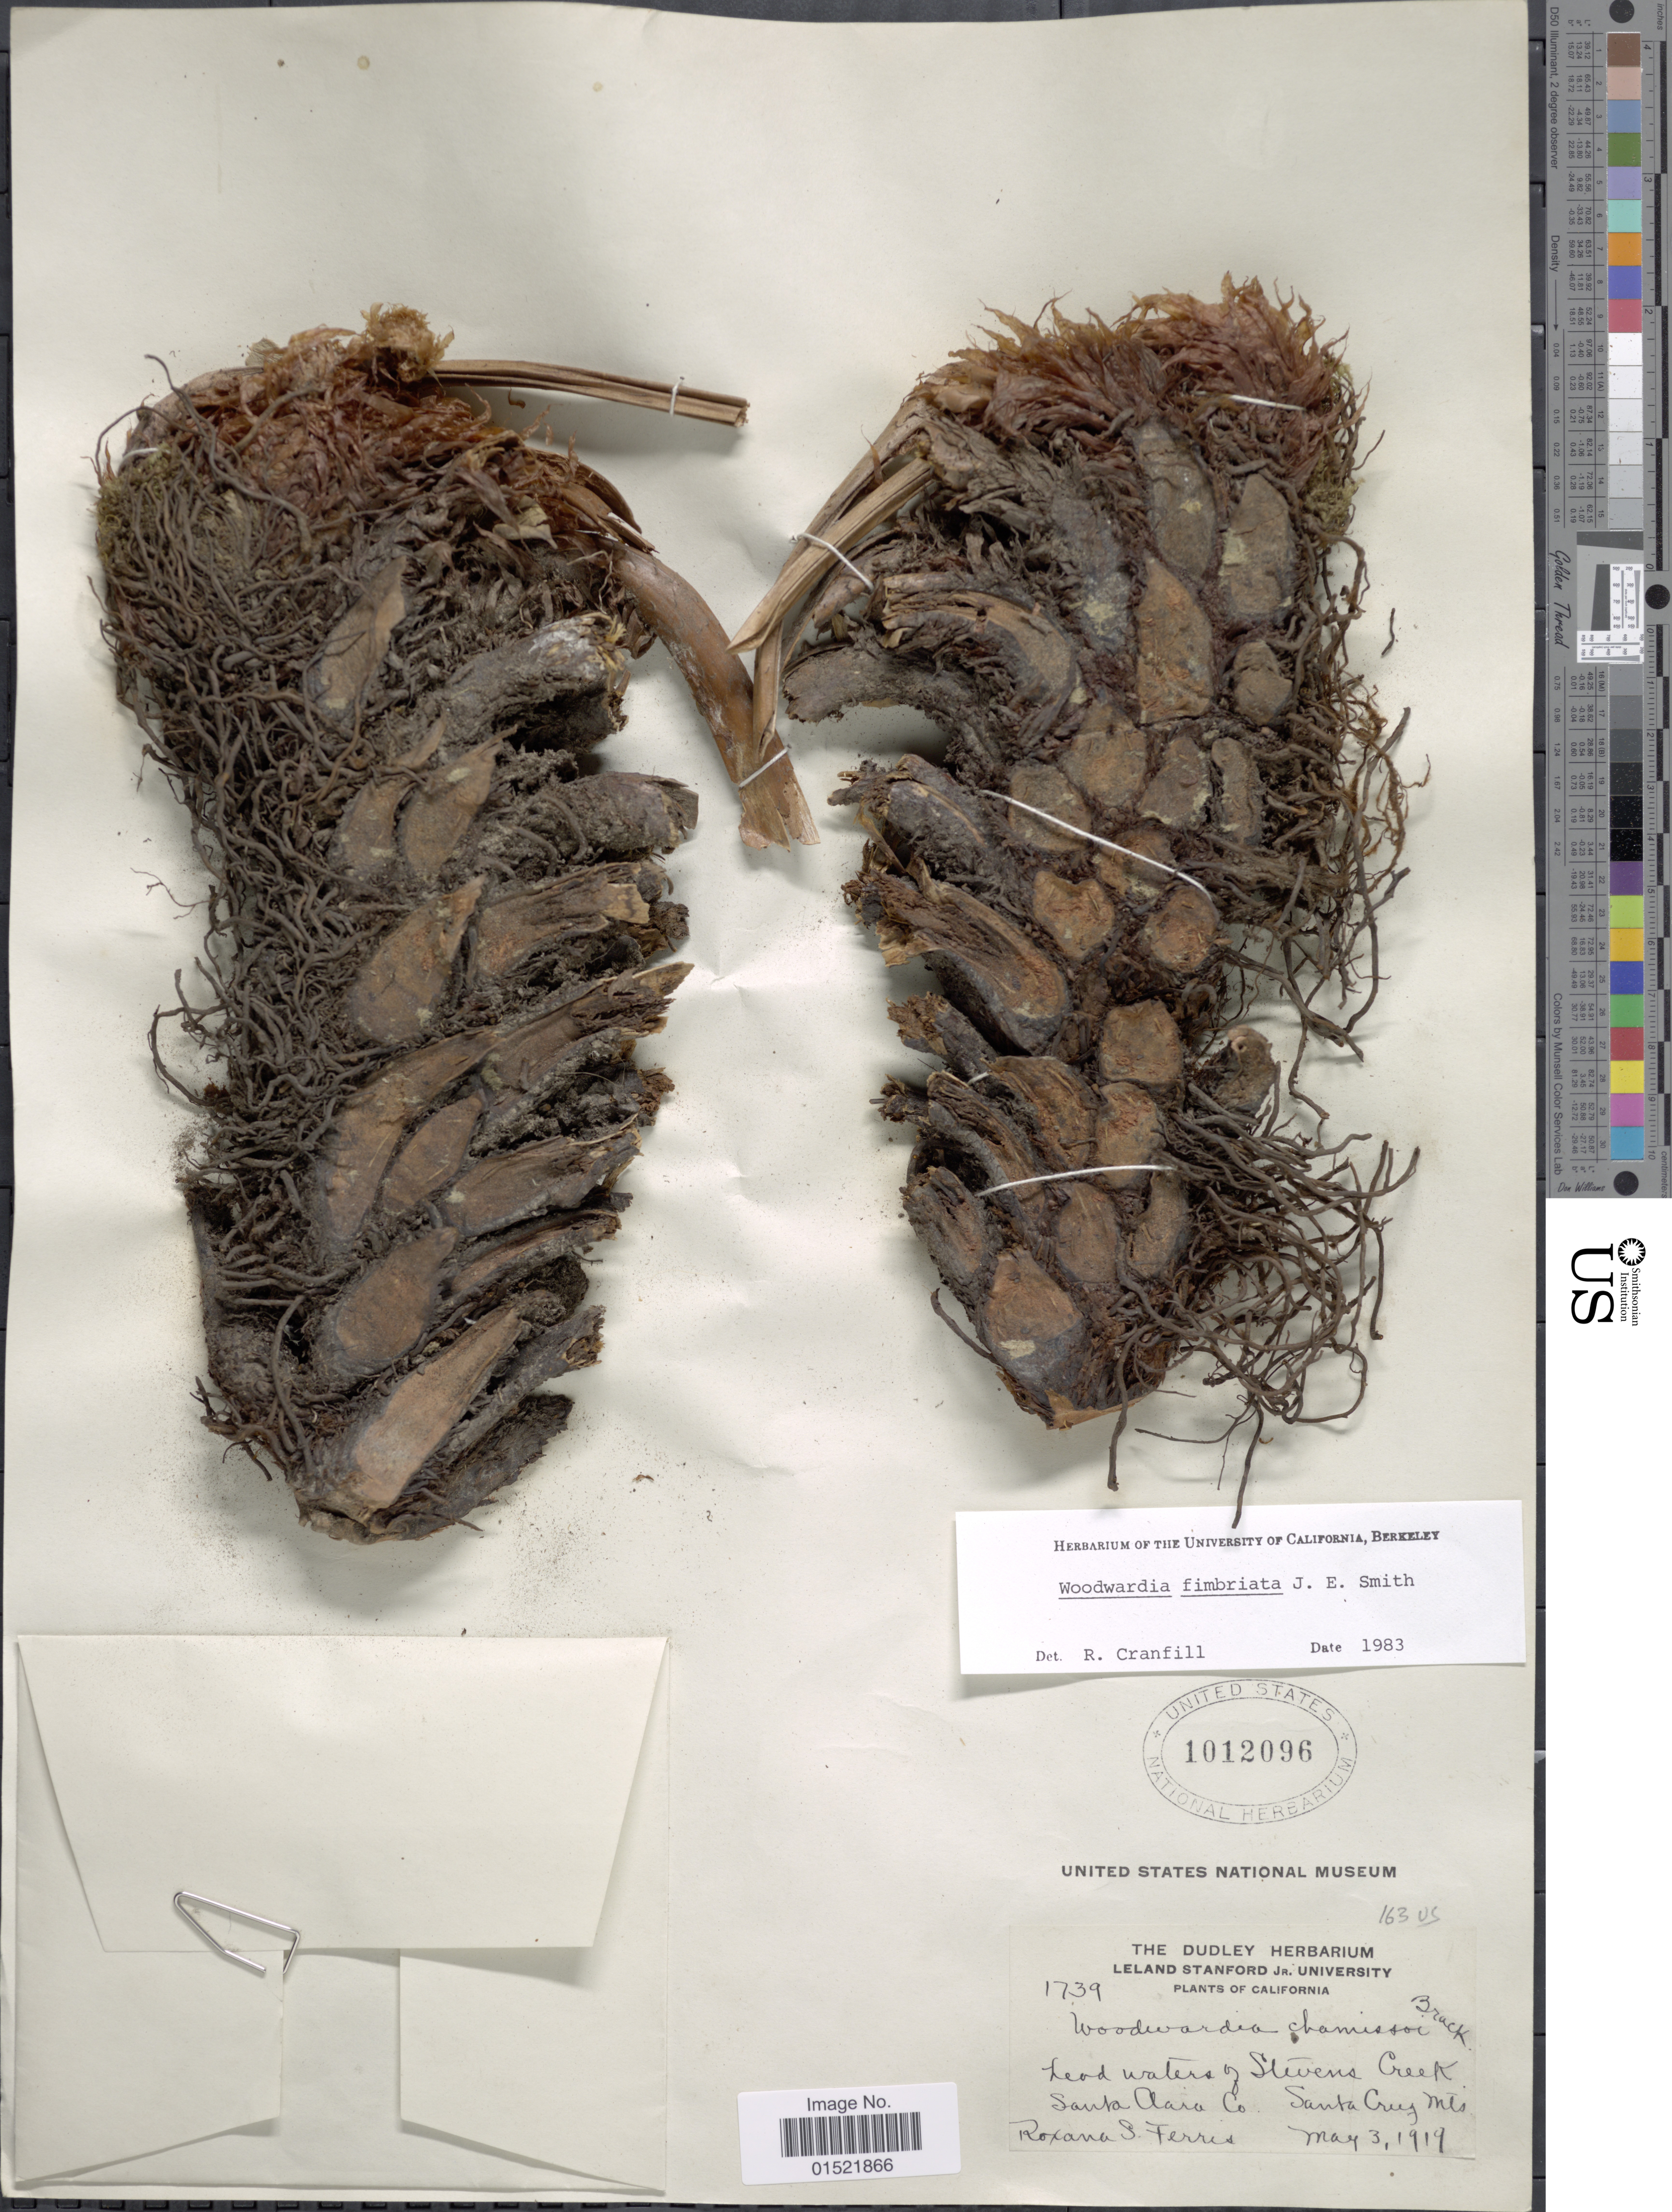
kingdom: Plantae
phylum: Tracheophyta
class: Polypodiopsida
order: Polypodiales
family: Blechnaceae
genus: Woodwardia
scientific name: Woodwardia fimbriata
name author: Sm.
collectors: R. S. Ferris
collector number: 1739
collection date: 1919-05-03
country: United States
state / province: California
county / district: Santa Clara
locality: Lead waters of Stevens Creek, Santa Clara Co., Santa Cruz Mts.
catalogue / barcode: US 1012096